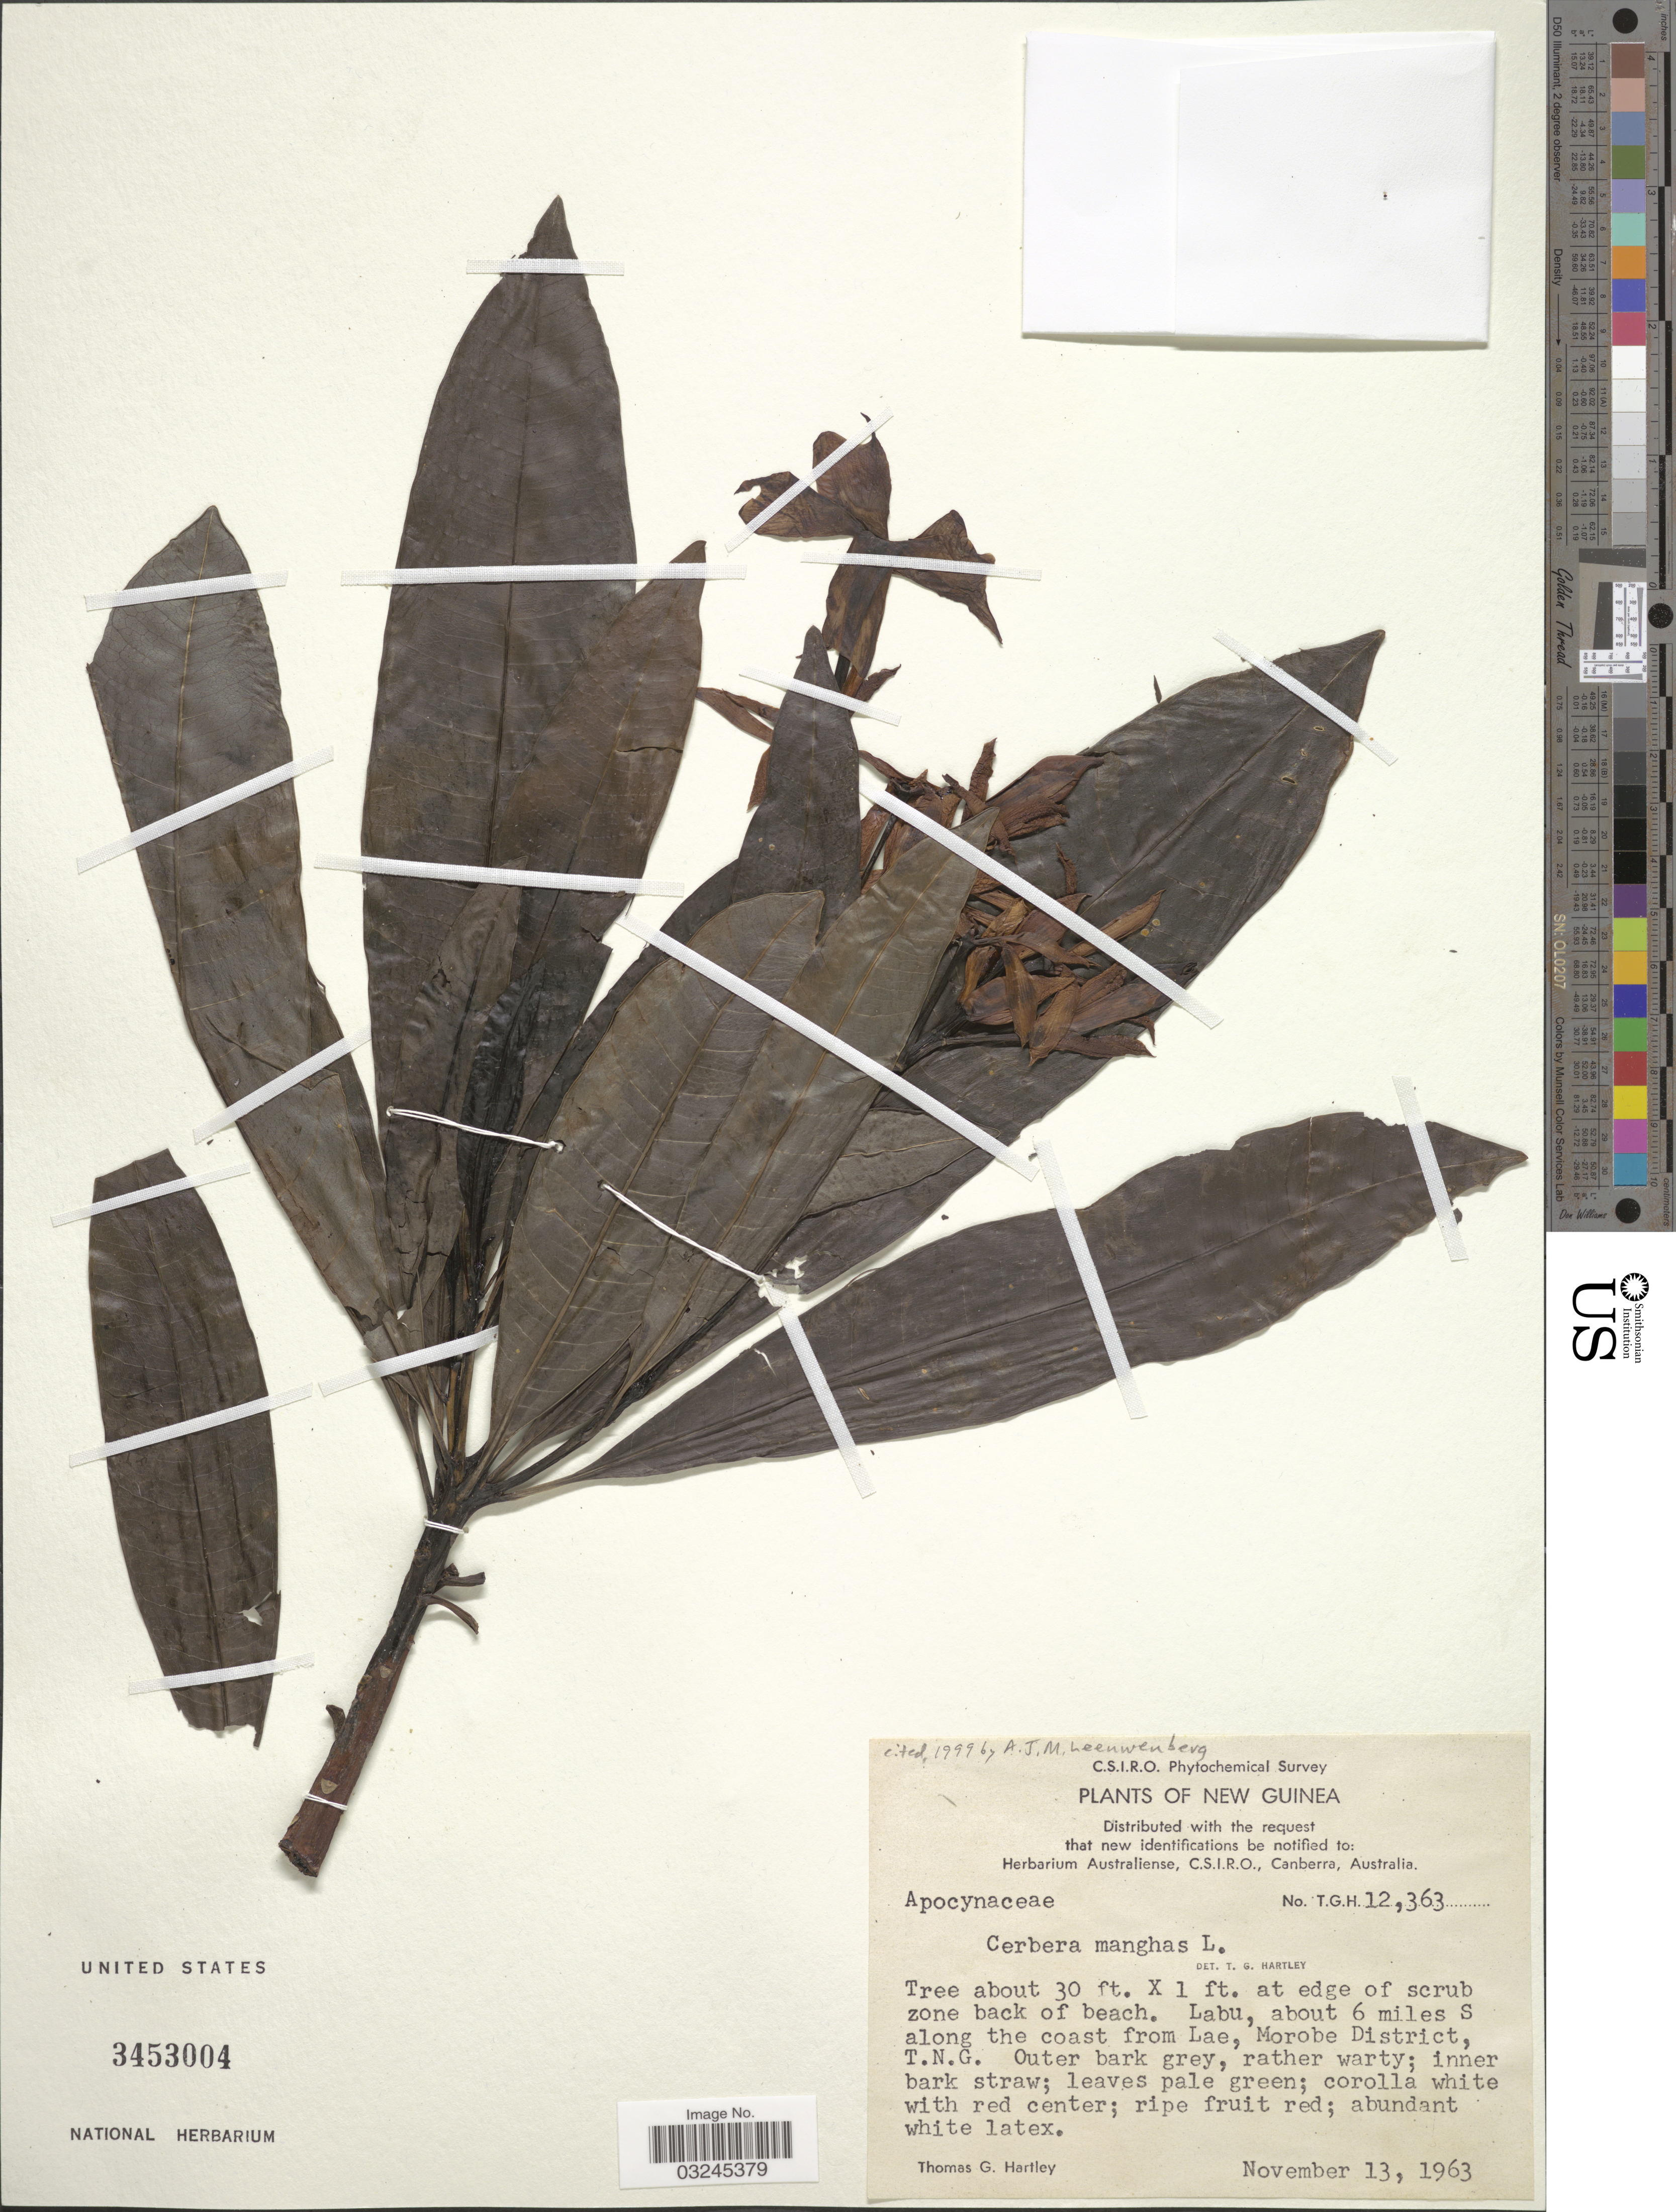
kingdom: Plantae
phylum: Tracheophyta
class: Magnoliopsida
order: Gentianales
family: Apocynaceae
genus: Cerbera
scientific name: Cerbera manghas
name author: L.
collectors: T. G. Hartley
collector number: TGH12363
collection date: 1963-11-13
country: Papua New Guinea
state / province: Morobe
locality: New Guinea. Labu, about 6 miles S along the coast from Lae, Morobe District, T. N. G.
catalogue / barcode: US 3453004